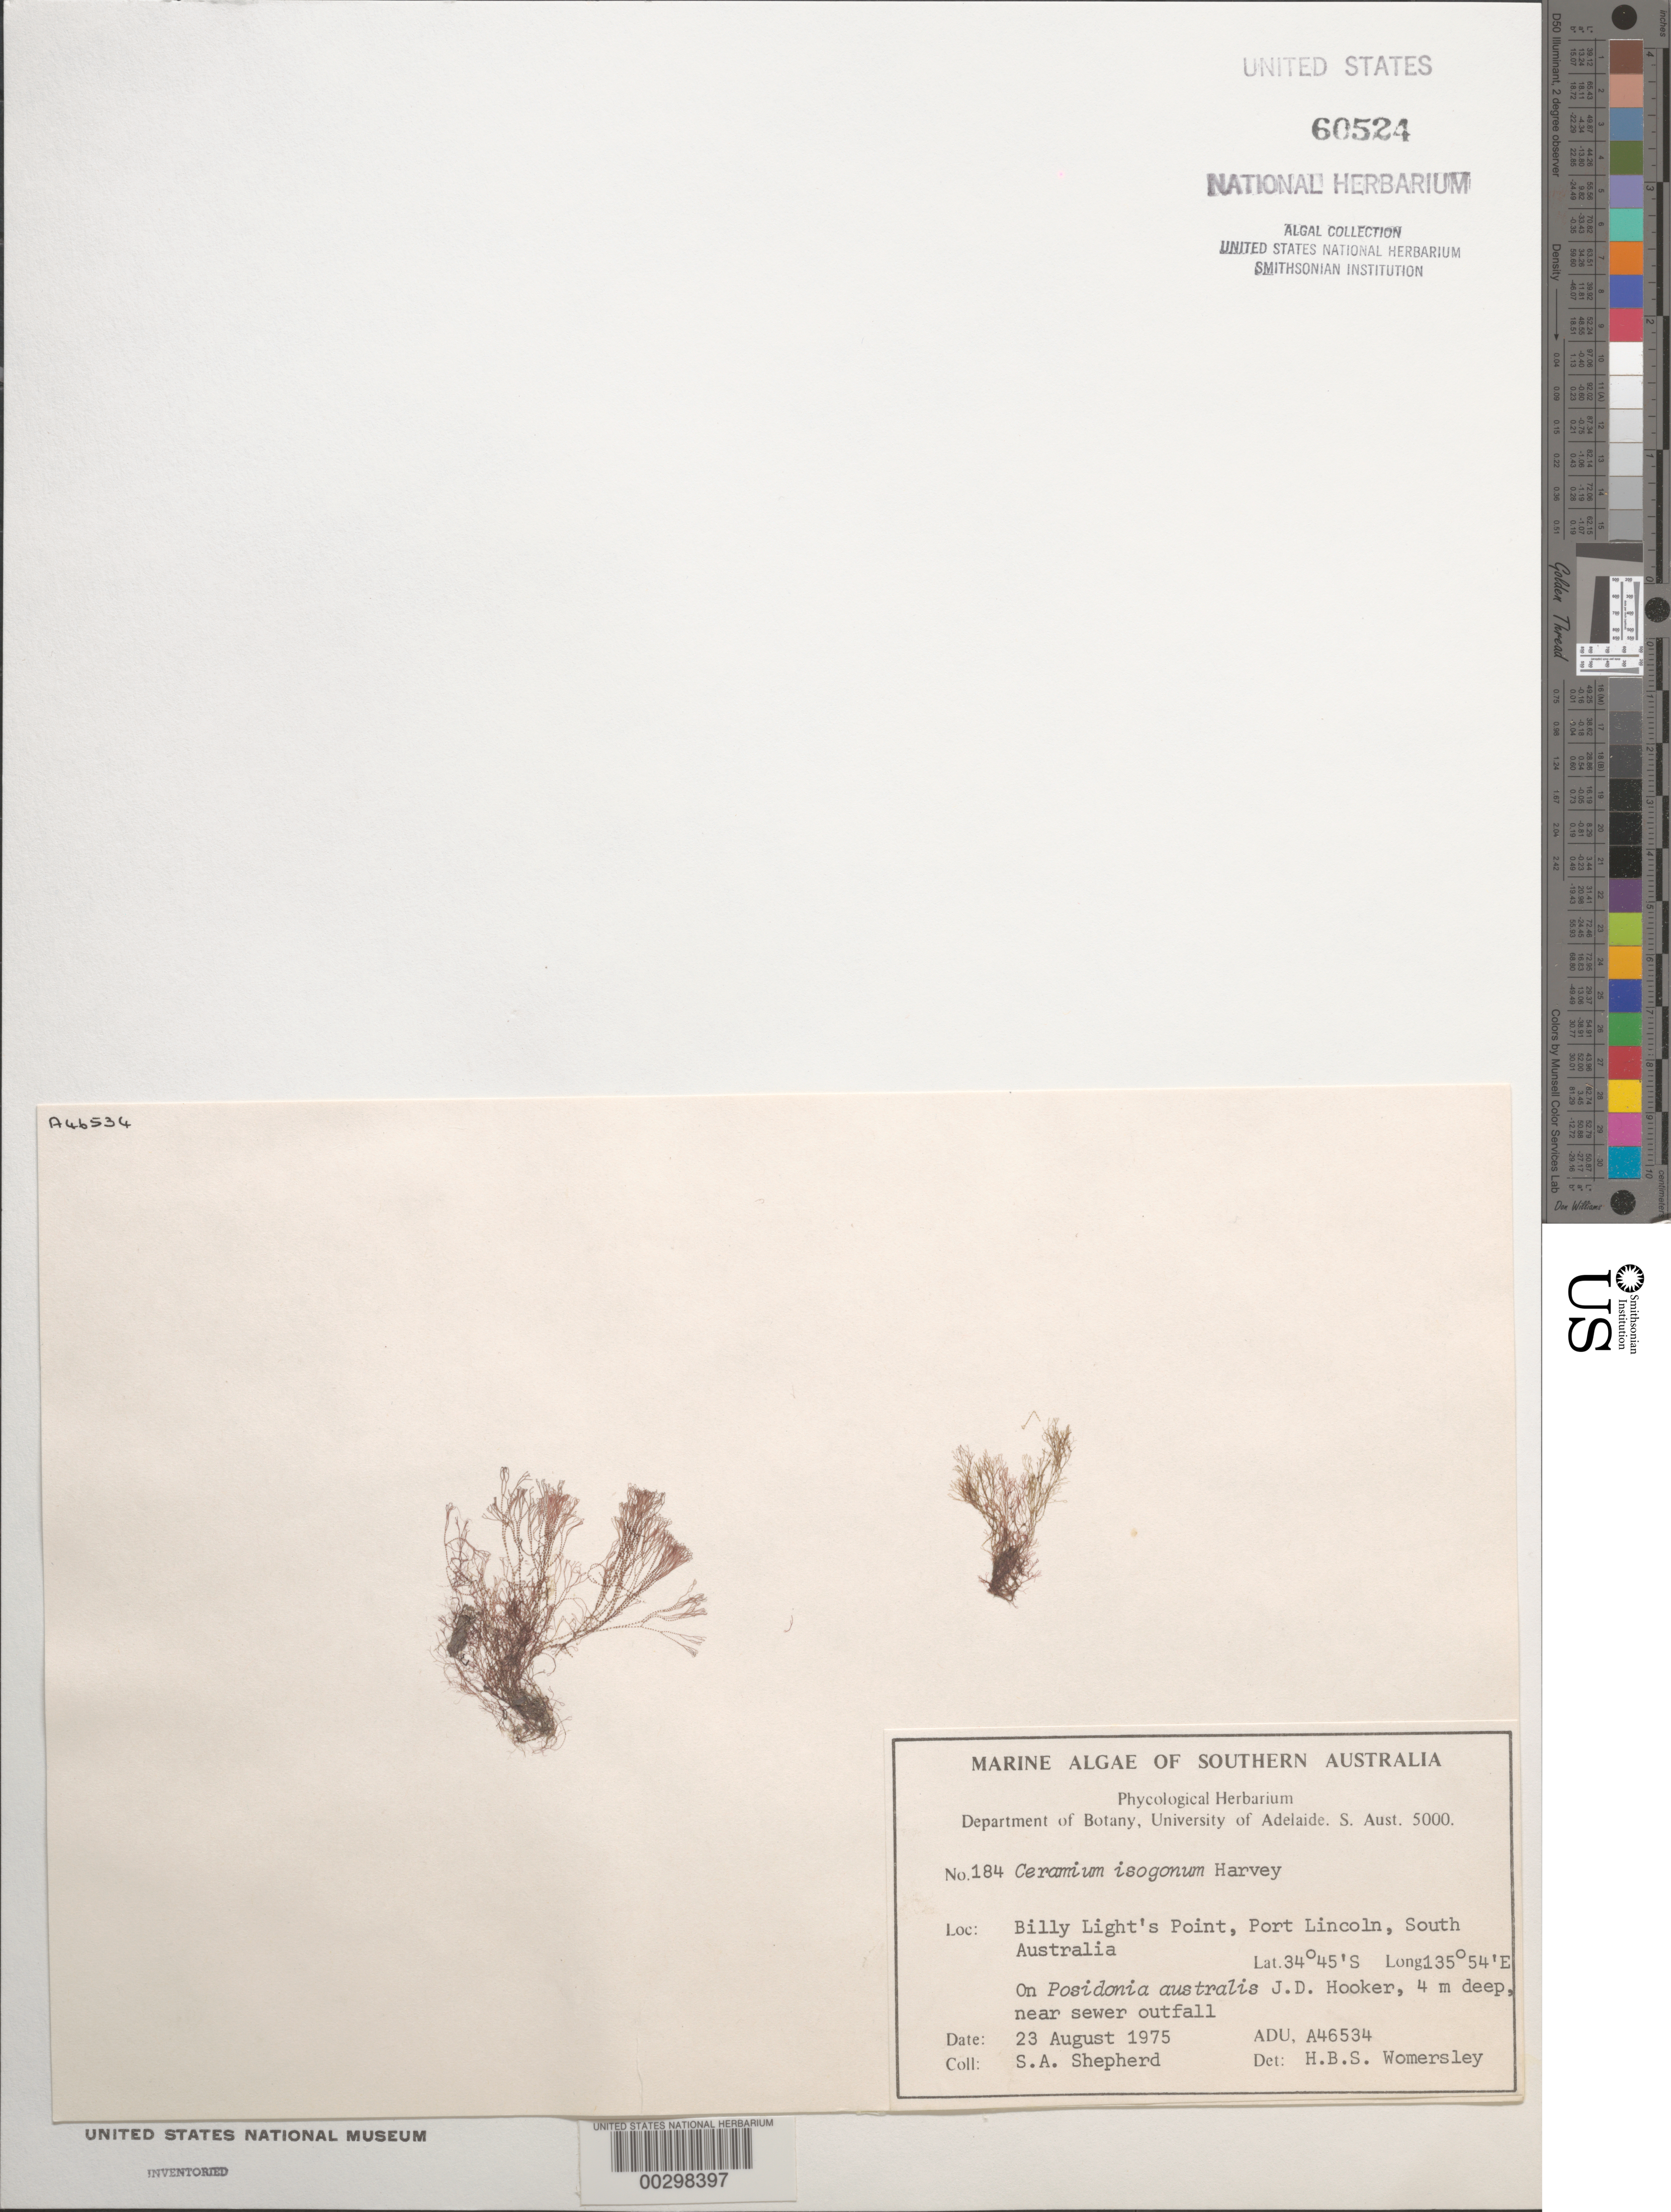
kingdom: Plantae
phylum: Rhodophyta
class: Florideophyceae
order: Ceramiales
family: Ceramiaceae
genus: Ceramium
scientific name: Ceramium isogonum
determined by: Womersley, H. B. S.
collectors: S. Shepherd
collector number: ADU A46534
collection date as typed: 23 Aug 1975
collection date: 1975-08-23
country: Australia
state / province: South Australia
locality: Billy Light's Point, Port Lincoln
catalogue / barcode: US 60524